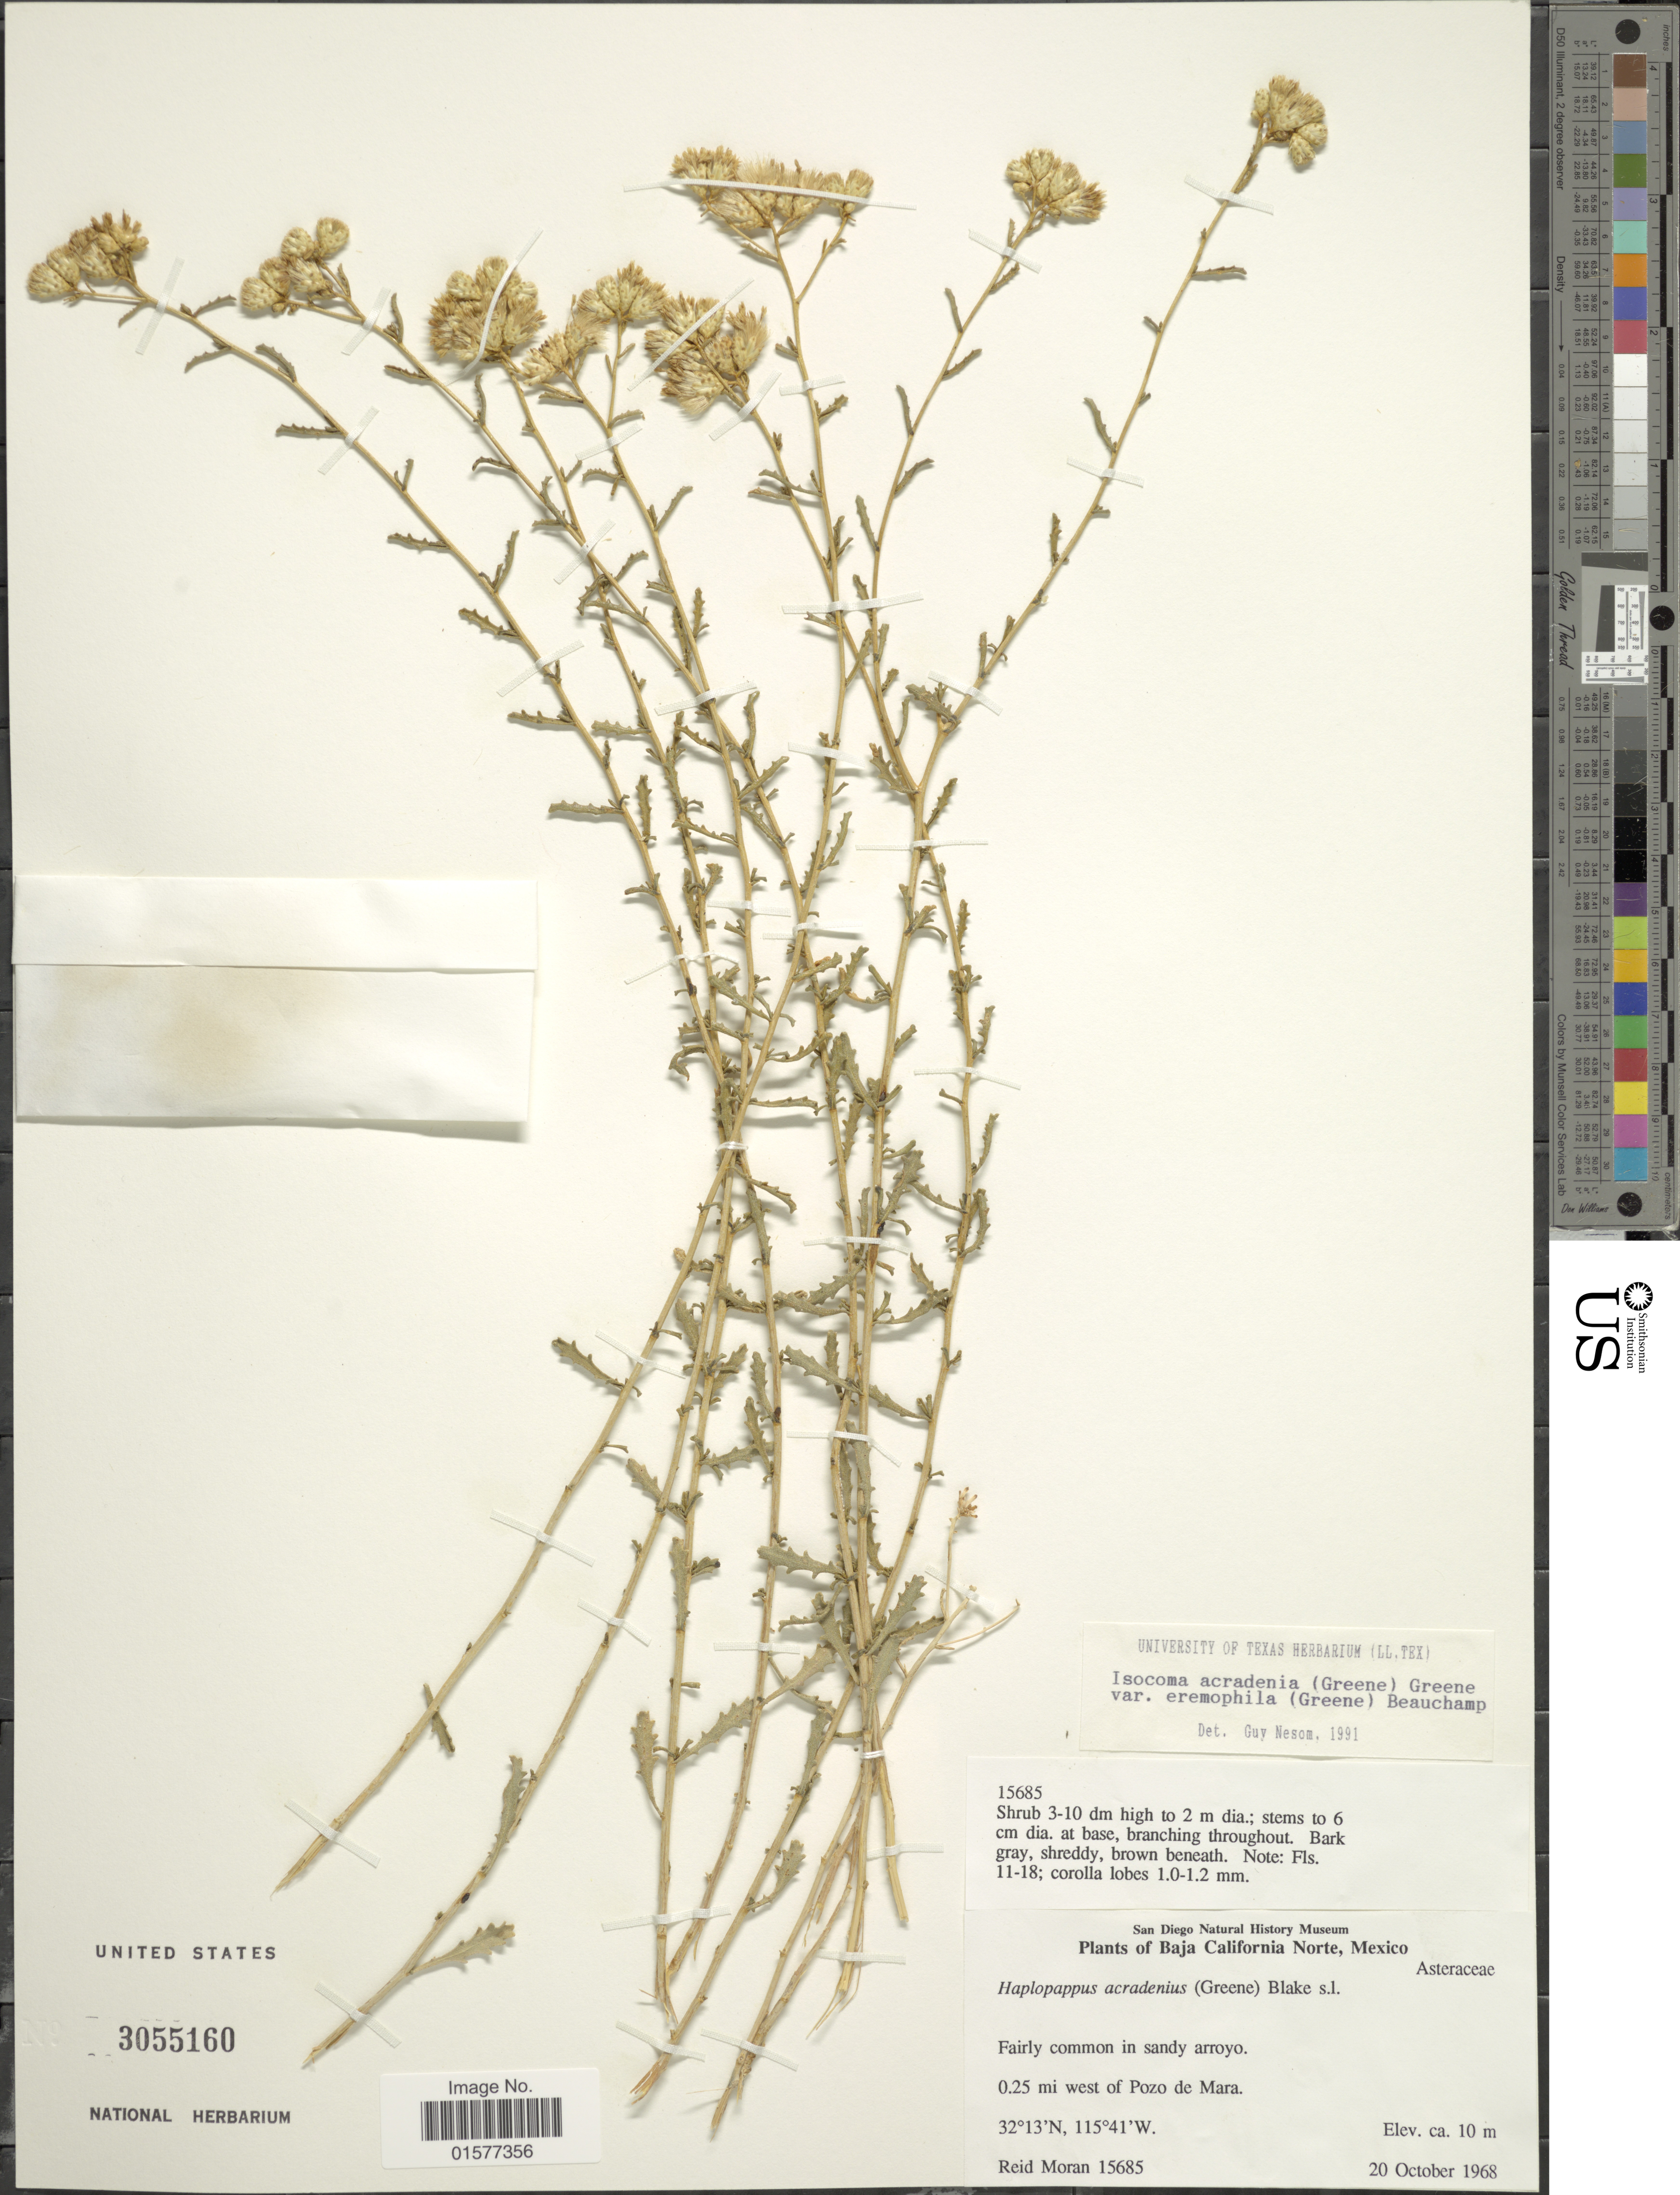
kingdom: Plantae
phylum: Tracheophyta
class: Magnoliopsida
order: Asterales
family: Asteraceae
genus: Isocoma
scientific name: Isocoma acradenia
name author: (Greene) Greene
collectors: R. V. Moran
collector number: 15685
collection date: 1968-10-20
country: Mexico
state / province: Baja California Norte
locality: Fairly common in sandy arroyo, 0.25 mi west of Pozo de Mara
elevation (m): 10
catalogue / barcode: US 3055160